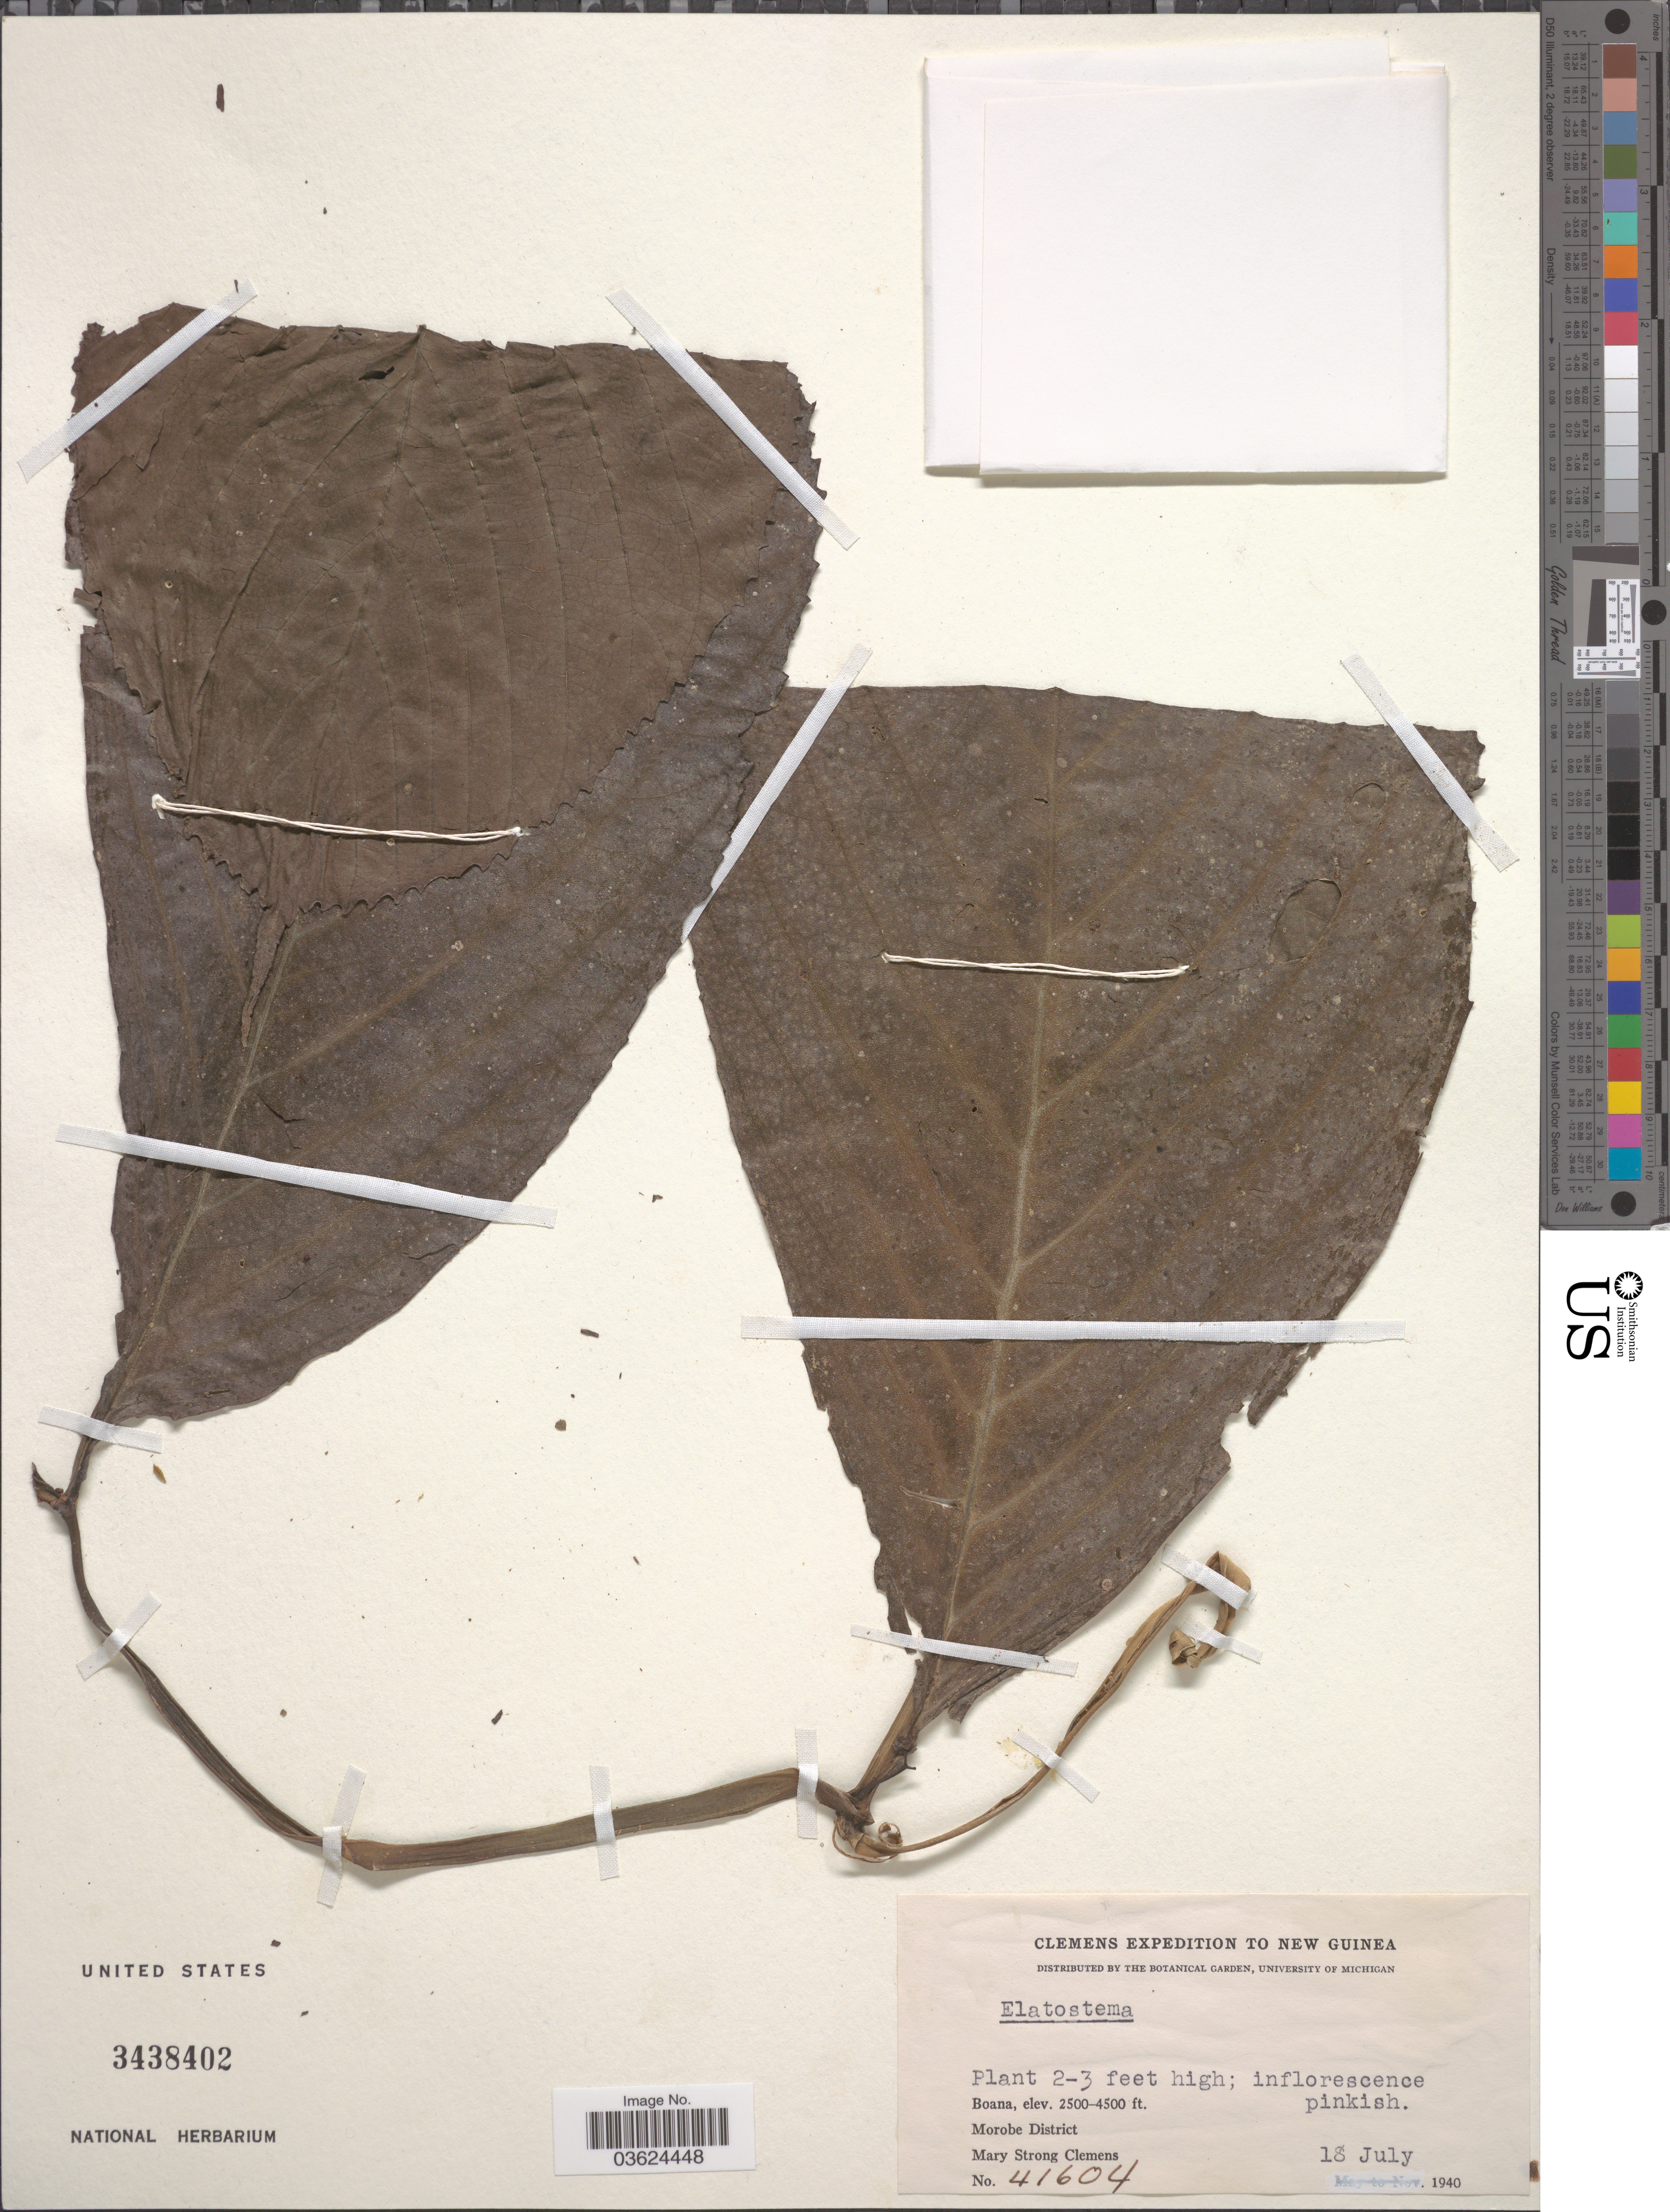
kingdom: Plantae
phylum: Tracheophyta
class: Magnoliopsida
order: Rosales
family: Urticaceae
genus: Elatostema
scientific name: Elatostema sp.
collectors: M. S. Clemens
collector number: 41604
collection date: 1940-07-18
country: Papua New Guinea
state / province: Morobe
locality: New Guinea. Boana, Morobe District.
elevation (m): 762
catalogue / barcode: US 3438402